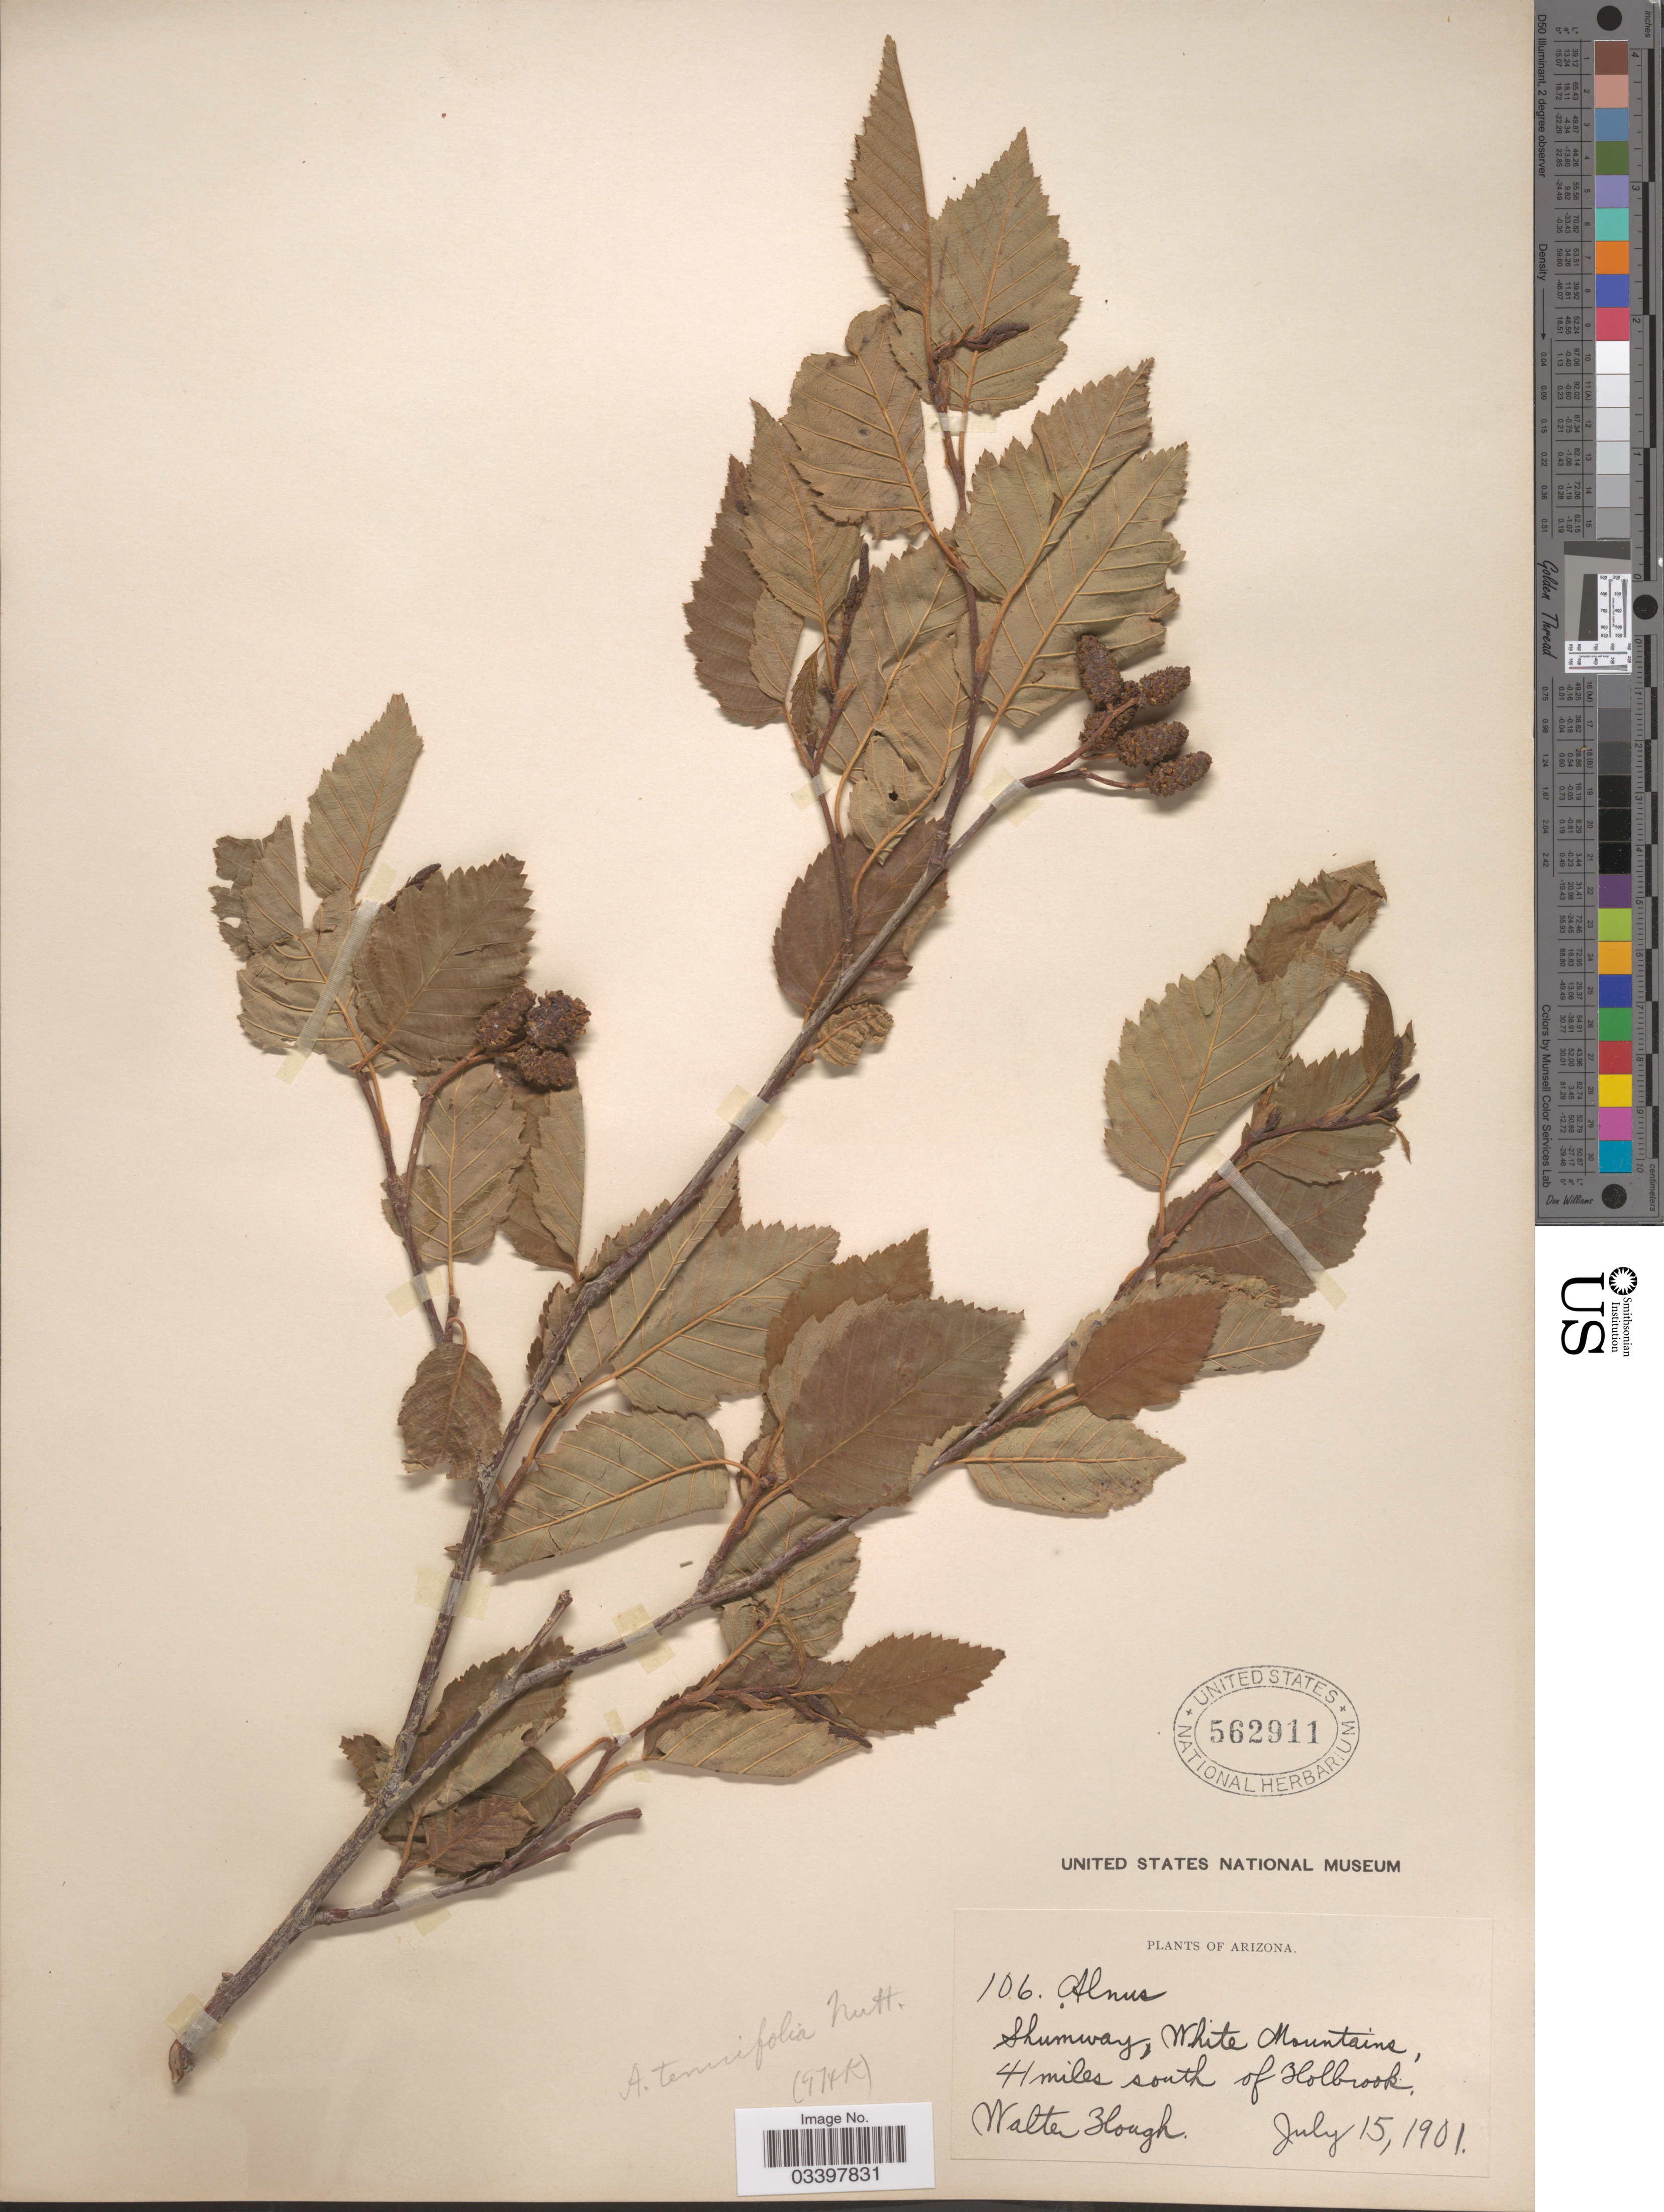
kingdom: Plantae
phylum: Tracheophyta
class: Magnoliopsida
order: Fagales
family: Betulaceae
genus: Alnus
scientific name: Alnus incana subsp. tenuifolia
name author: (Nutt.) Breitung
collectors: W. Hough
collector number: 106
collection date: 1901-07-15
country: United States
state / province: Arizona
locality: Shumway, White Mountains, 41 miles south of Holbrook.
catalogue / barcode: US 562911